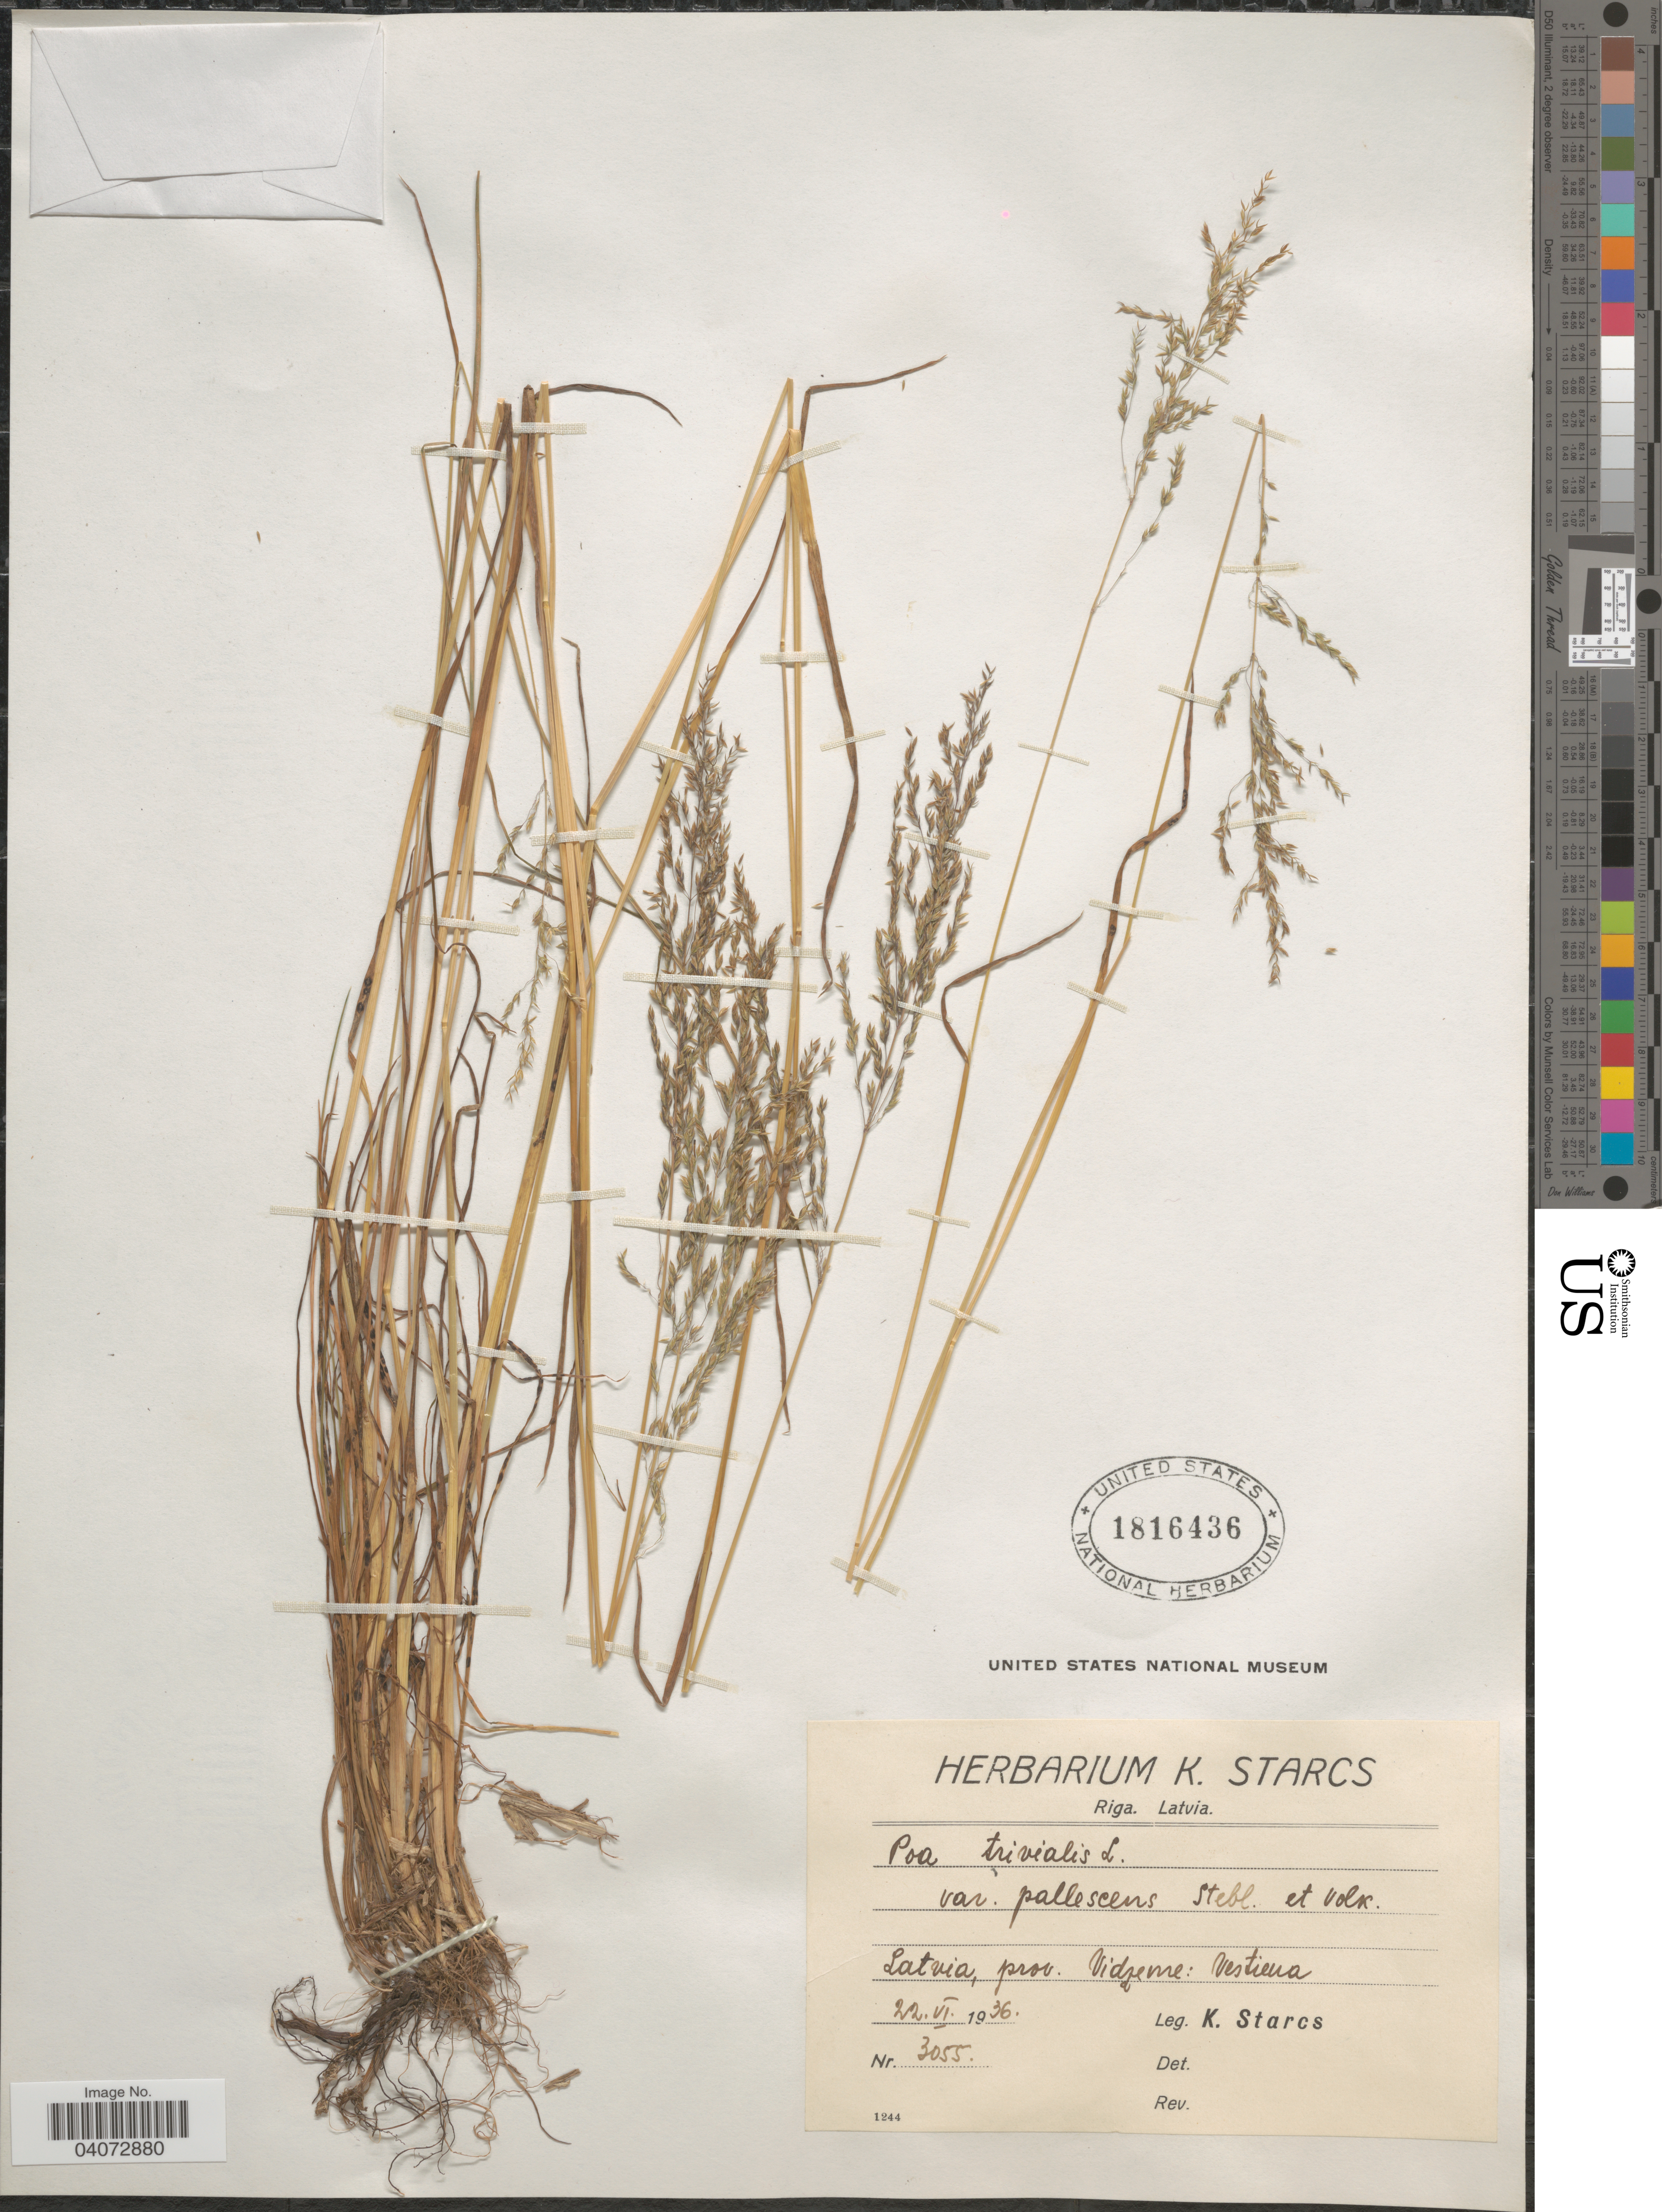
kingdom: Plantae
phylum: Tracheophyta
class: Liliopsida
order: Poales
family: Poaceae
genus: Poa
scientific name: Poa trivialis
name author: L.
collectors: K. Starcs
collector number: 3055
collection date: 1936-06-22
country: Latvia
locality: Prov. Vidzeme: Vestiena.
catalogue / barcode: US 1816436